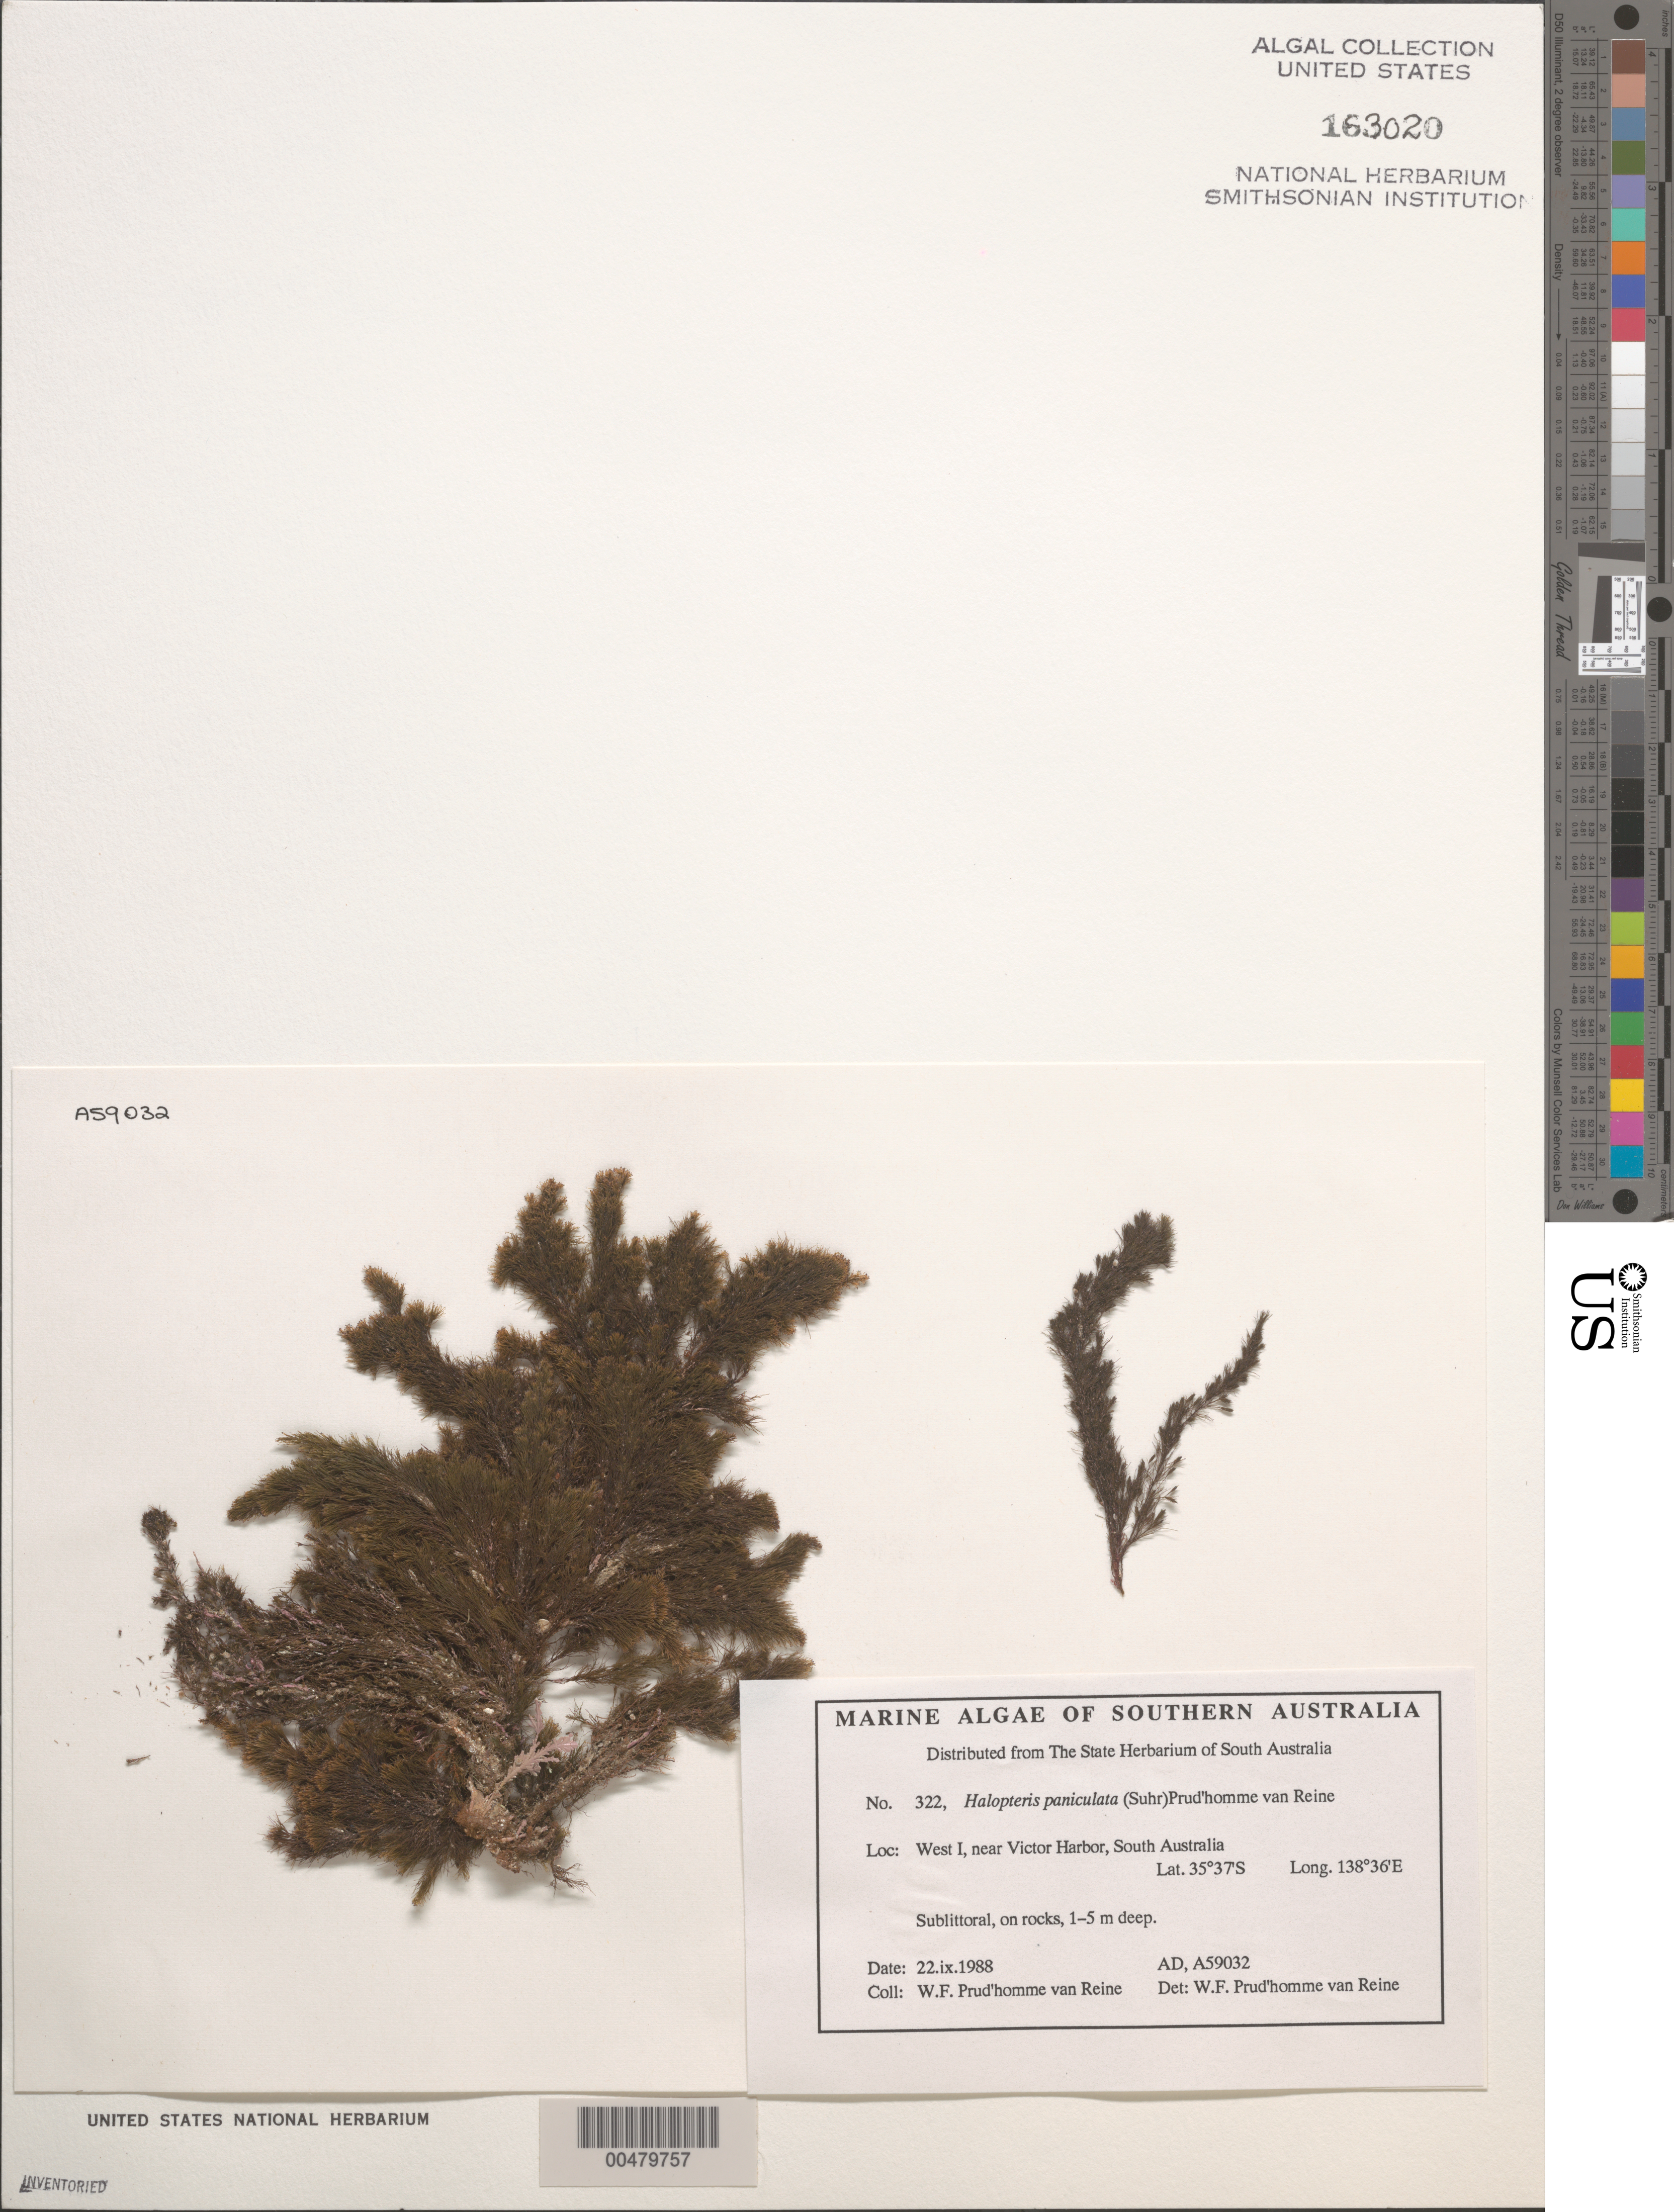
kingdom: Chromista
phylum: Ochrophyta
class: Phaeophyceae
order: Sphacelariales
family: Stypocaulaceae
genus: Halopteris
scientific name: Halopteris paniculata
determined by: Prud'homme van Reine, W. F.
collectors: W. Prud'homme van Reine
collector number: Ad A59032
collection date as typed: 22 Sep 1988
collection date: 1988-09-22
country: Australia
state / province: South Australia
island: West Island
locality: Near Victor Harbor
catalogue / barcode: US 163020